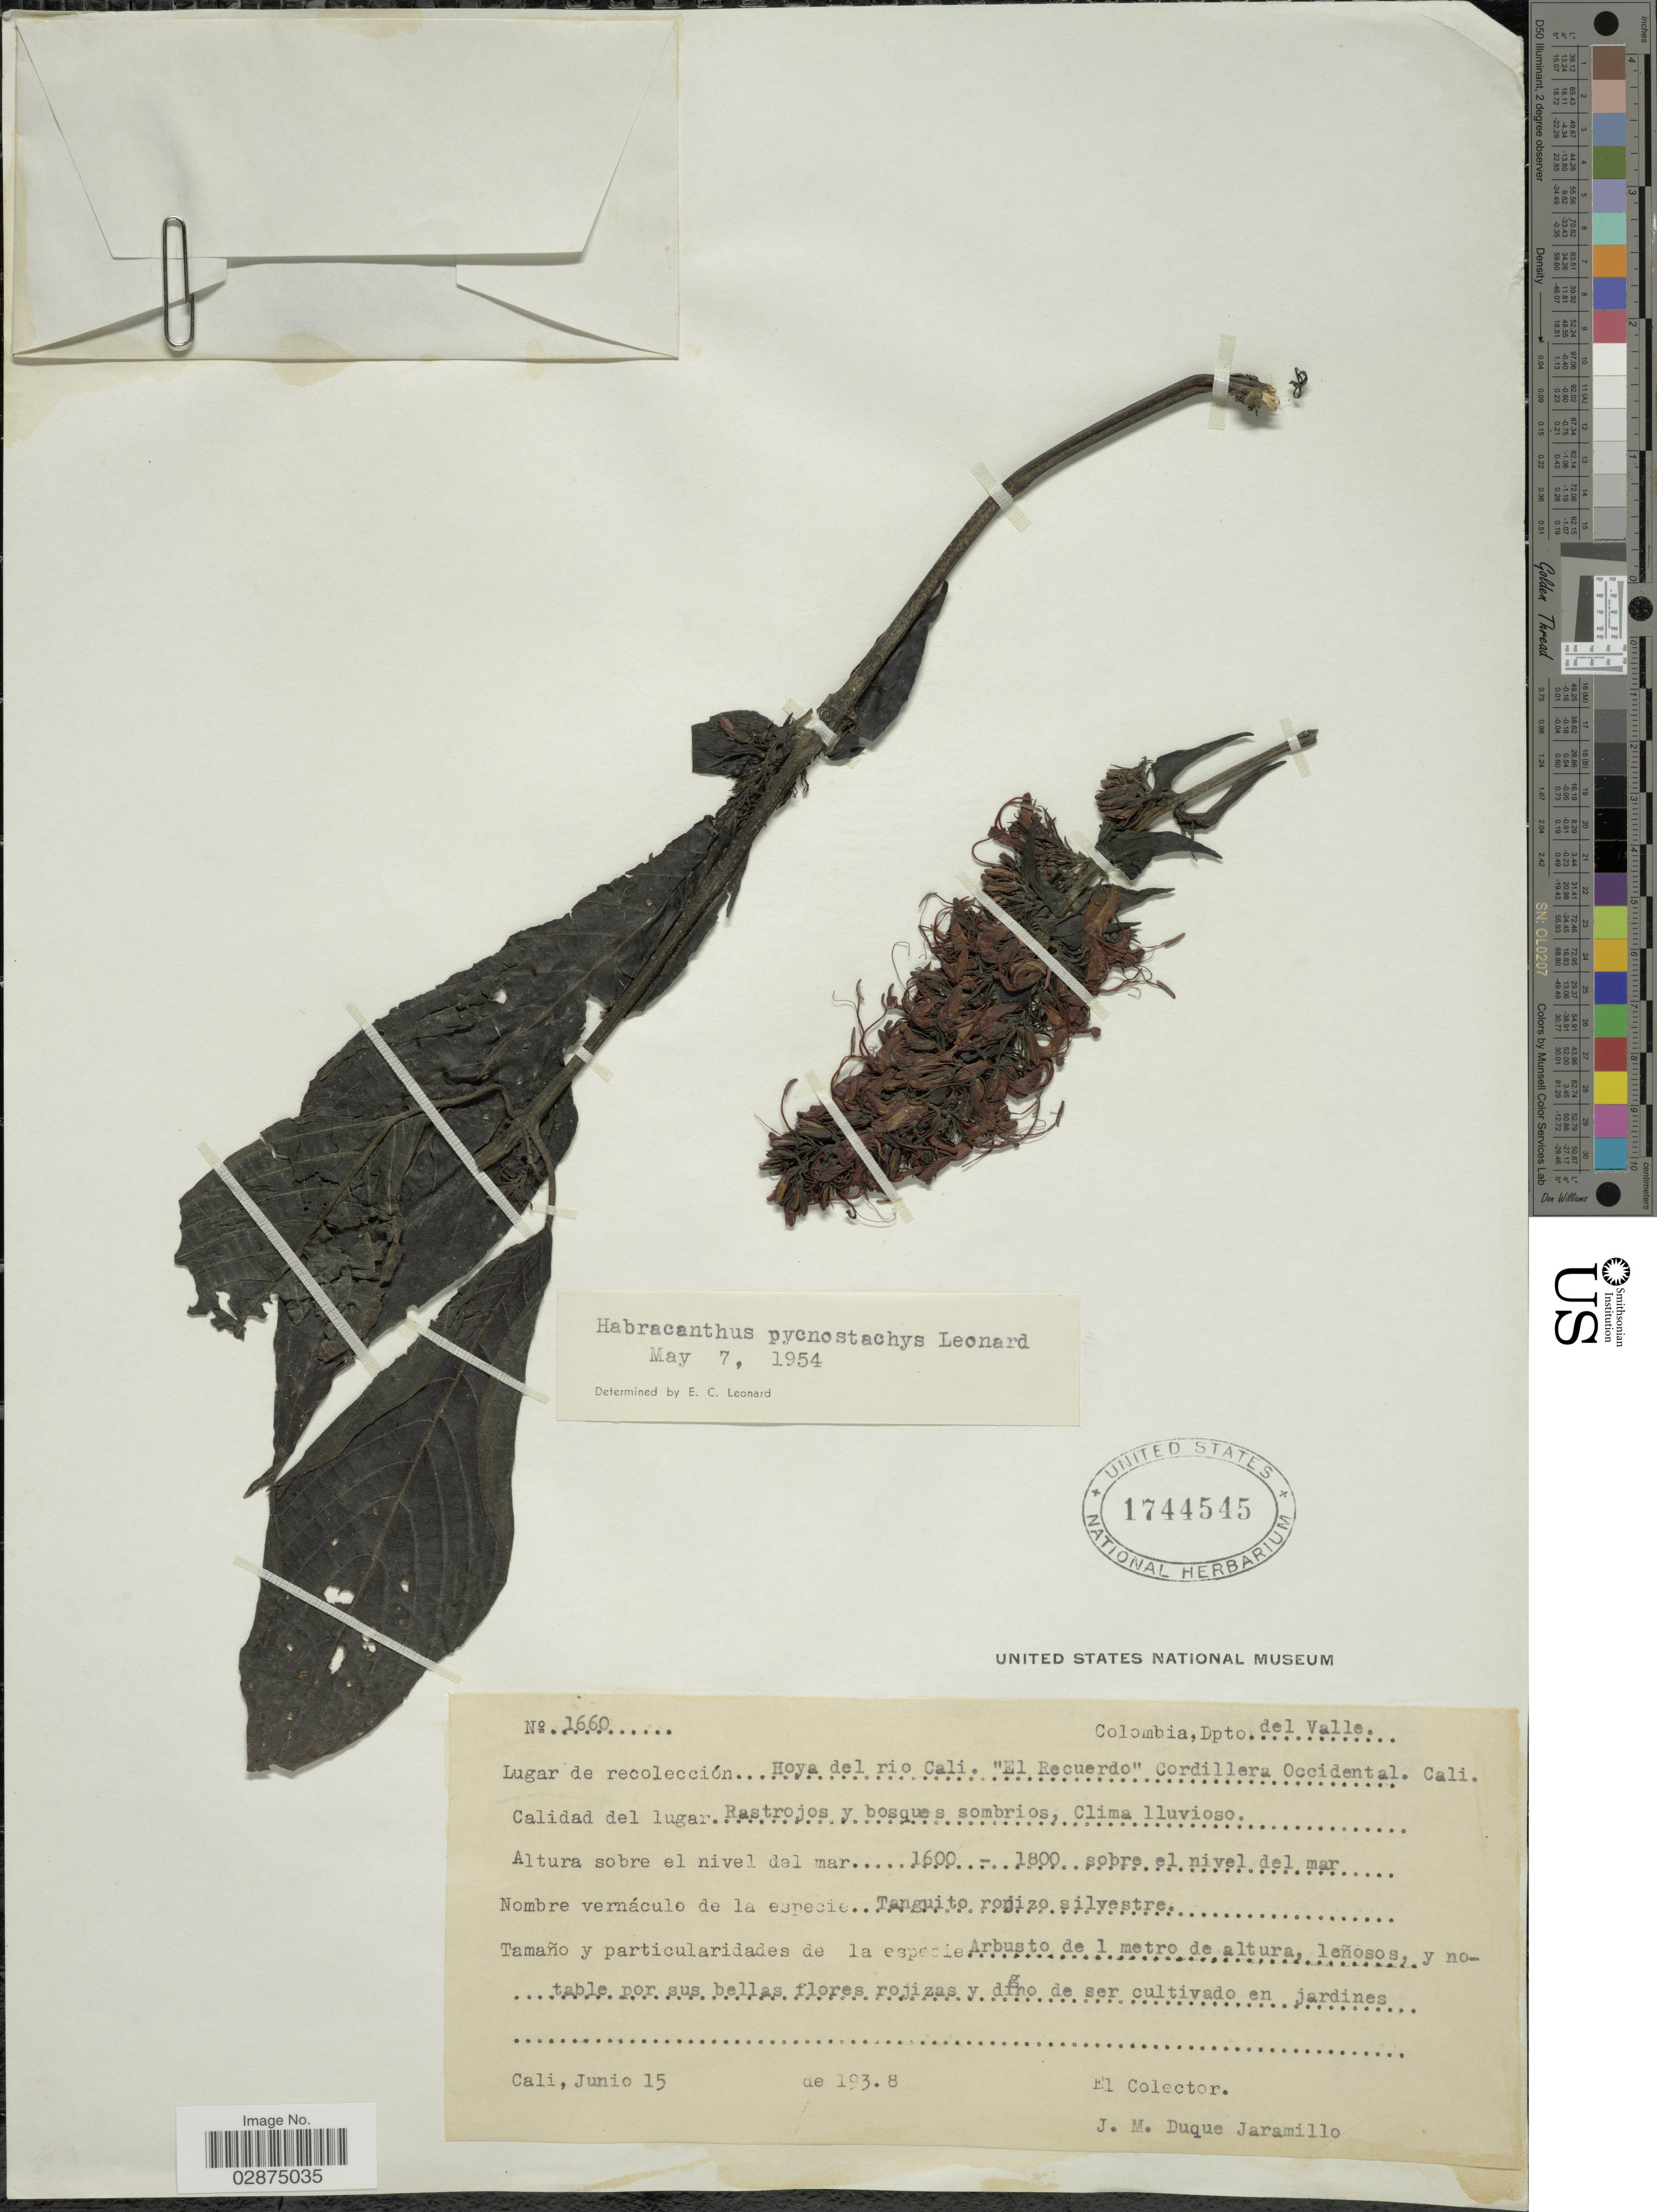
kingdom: Plantae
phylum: Tracheophyta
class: Magnoliopsida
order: Lamiales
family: Acanthaceae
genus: Habracanthus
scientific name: Habracanthus pycnostachys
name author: Leonard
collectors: J. M. Duque Jaramillo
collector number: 1660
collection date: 1938-06-15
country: Colombia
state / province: Valle del Cauca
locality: Dpto del Valle. Hoya del rio Cali. "El Recuerdo" Cordillera Occidental. Cali.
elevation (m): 1600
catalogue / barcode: US 1744545